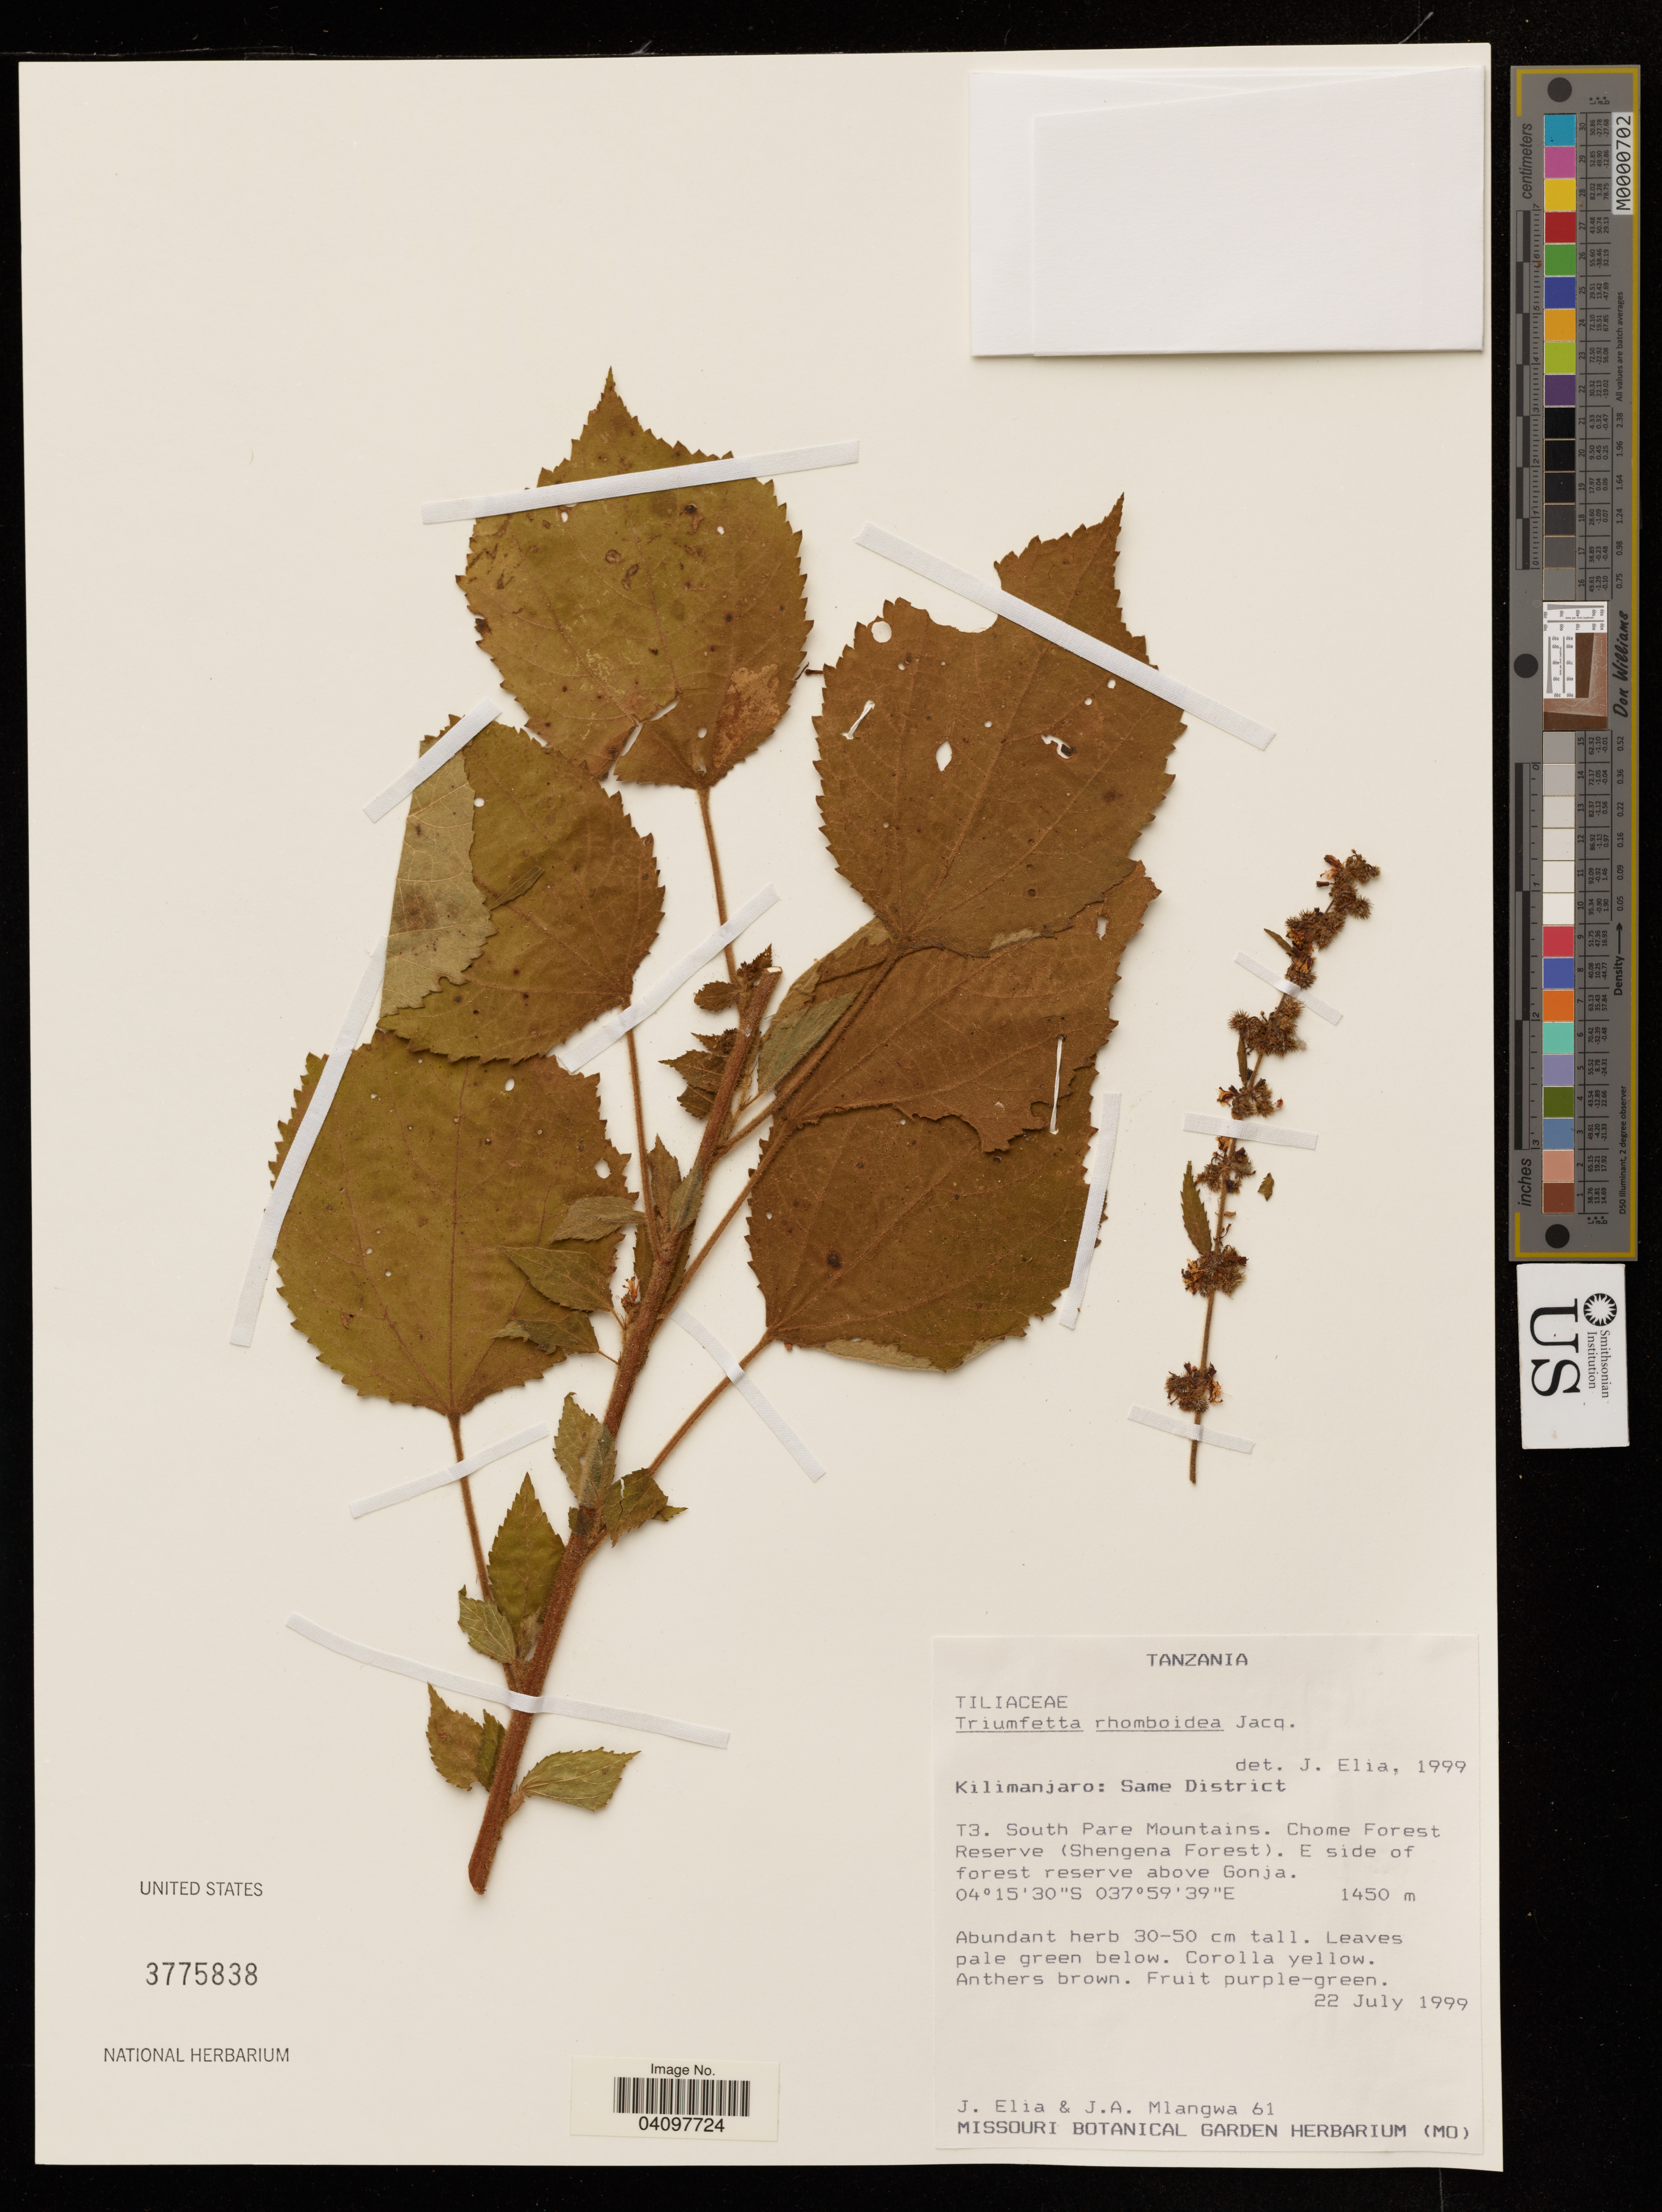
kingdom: Plantae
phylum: Tracheophyta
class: Magnoliopsida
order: Malvales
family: Malvaceae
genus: Triumfetta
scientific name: Triumfetta rhomboidea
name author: Jacq.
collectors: J. Elia & J. Mlangwa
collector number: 61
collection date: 1999-07-22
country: Tanzania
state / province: Kilimanjaro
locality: Same District, T3, South Pare Mountains, Chome Forest Reserve (Shengena Forest), E side of forest reserve above Gonja.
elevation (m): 1450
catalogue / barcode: US 3775838